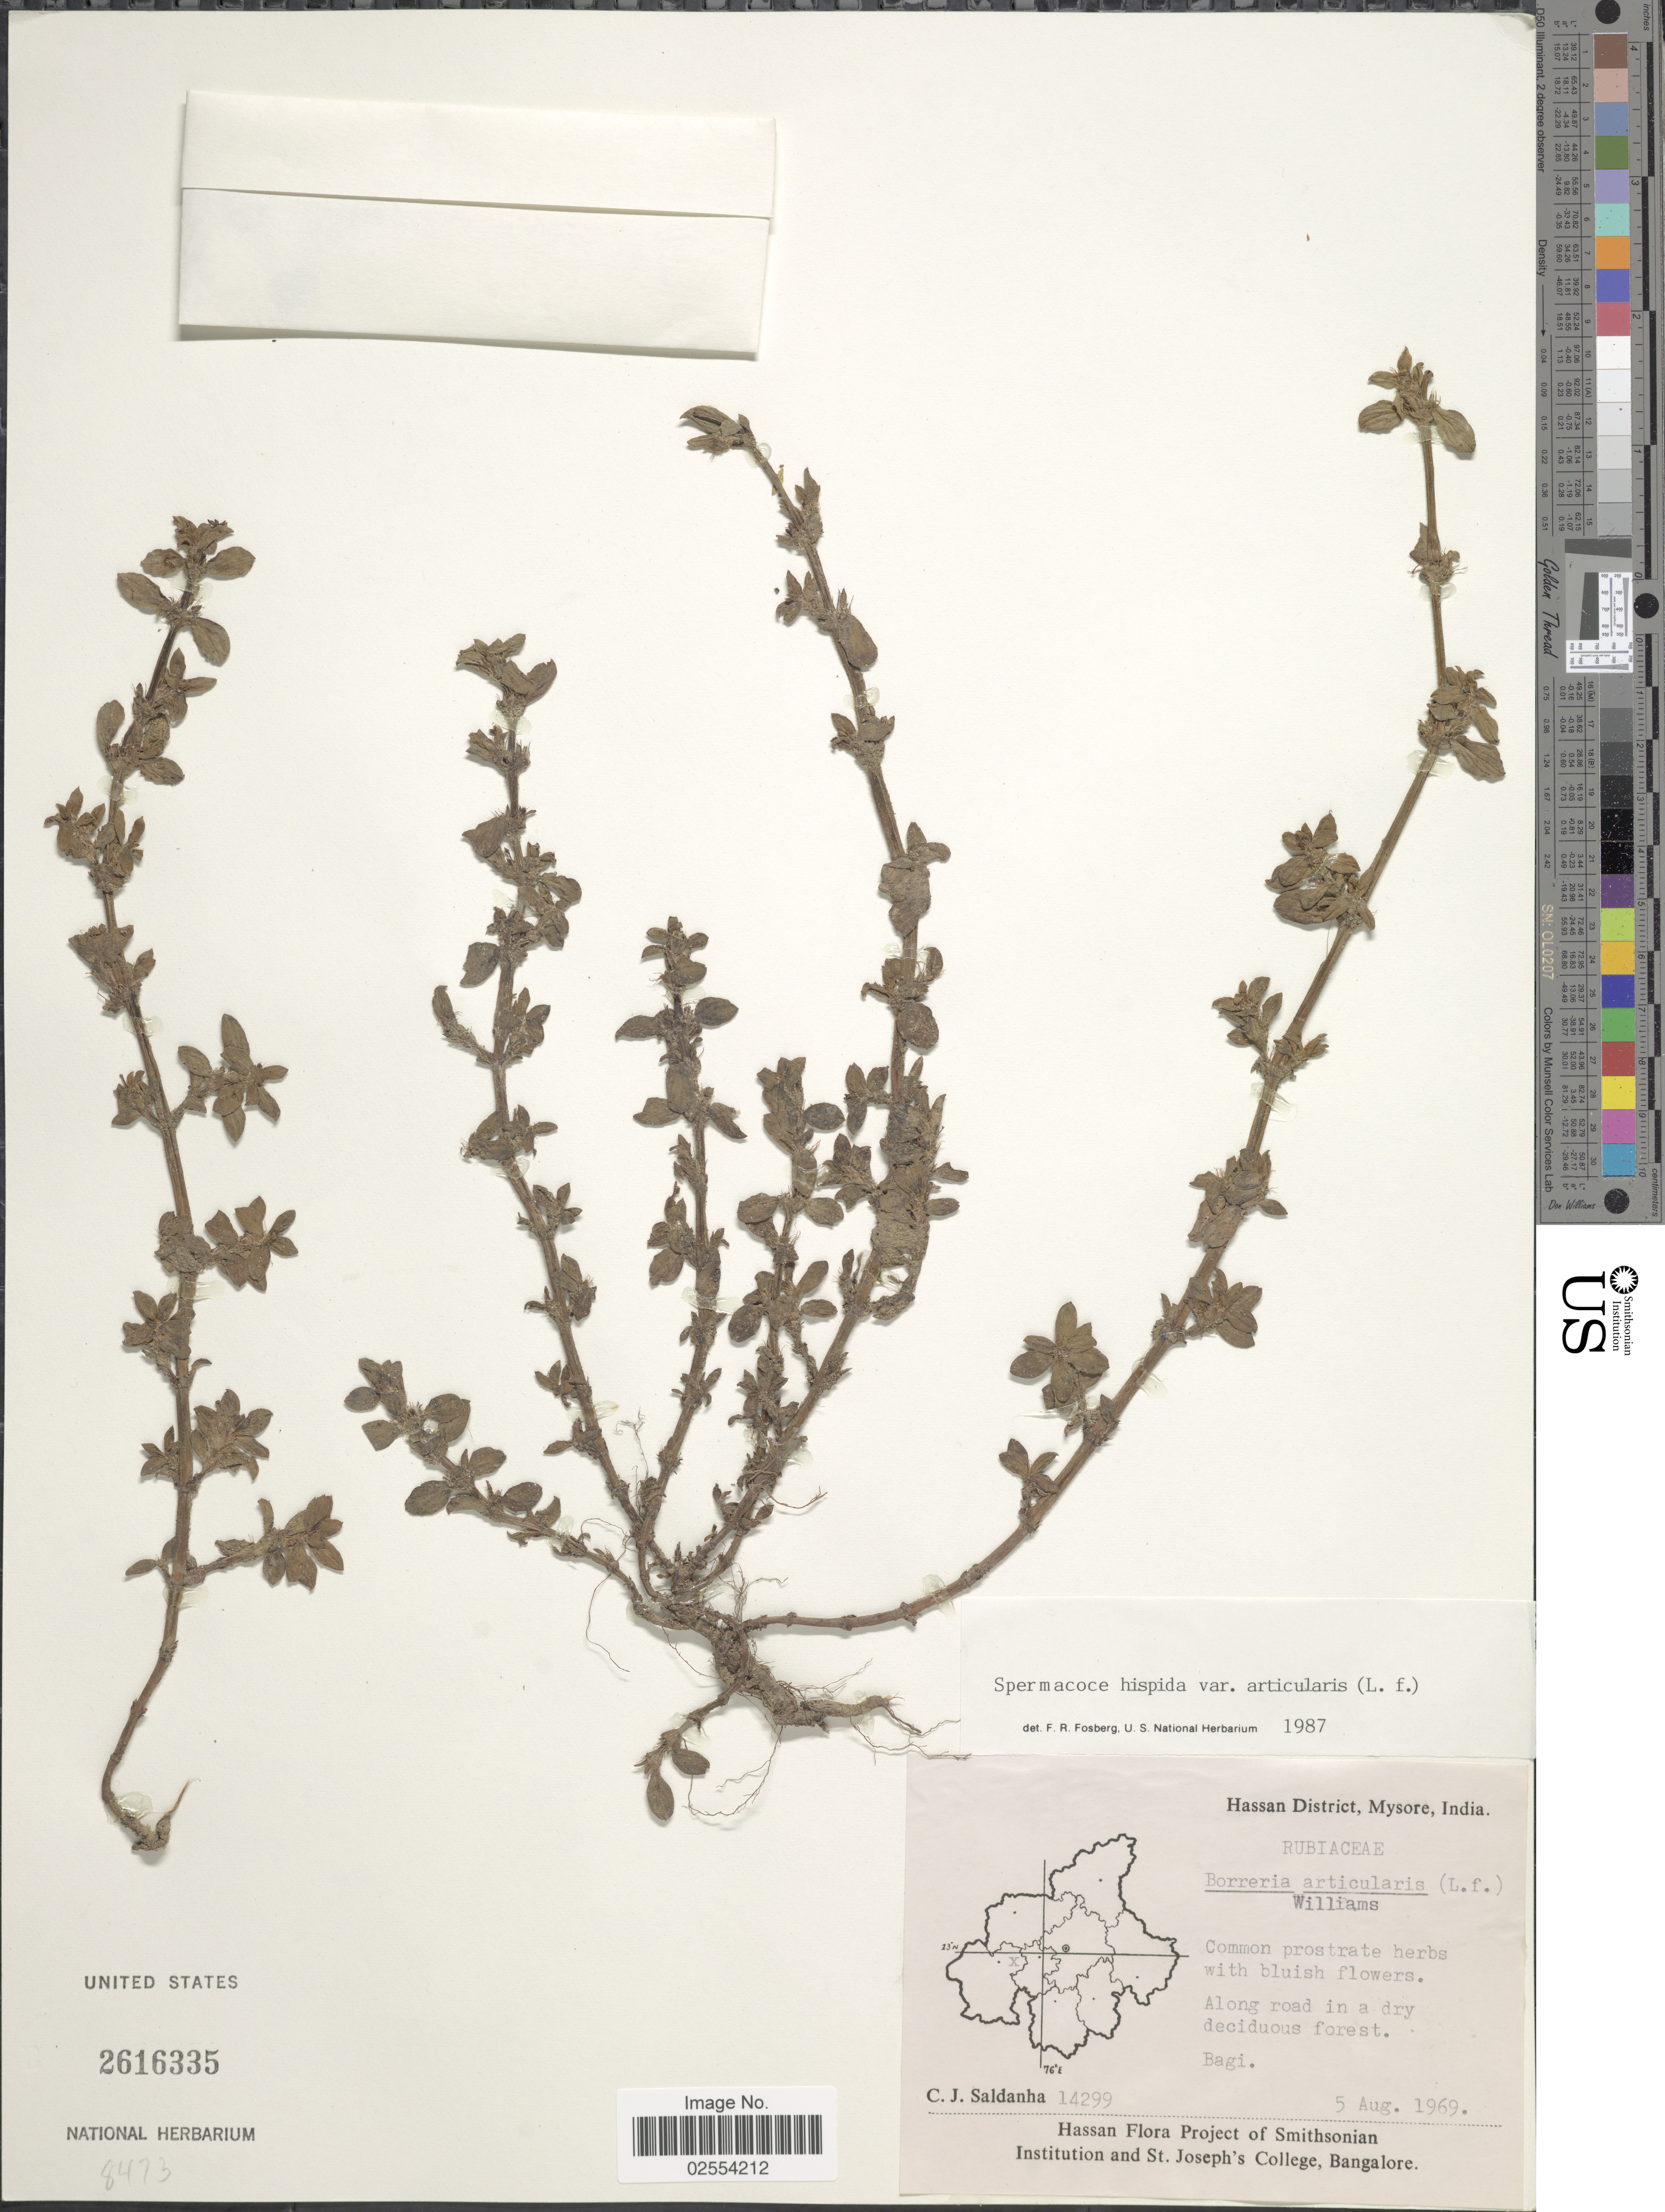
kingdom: Plantae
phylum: Tracheophyta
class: Magnoliopsida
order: Gentianales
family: Rubiaceae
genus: Spermacoce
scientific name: Spermacoce articularis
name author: L. f.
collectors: C. J. Saldanha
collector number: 14299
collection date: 1969-08-05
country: India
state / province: Karnataka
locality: Hassan District, Mysore, Along road in a dry deciduous forest. Bagi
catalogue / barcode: US 2616335